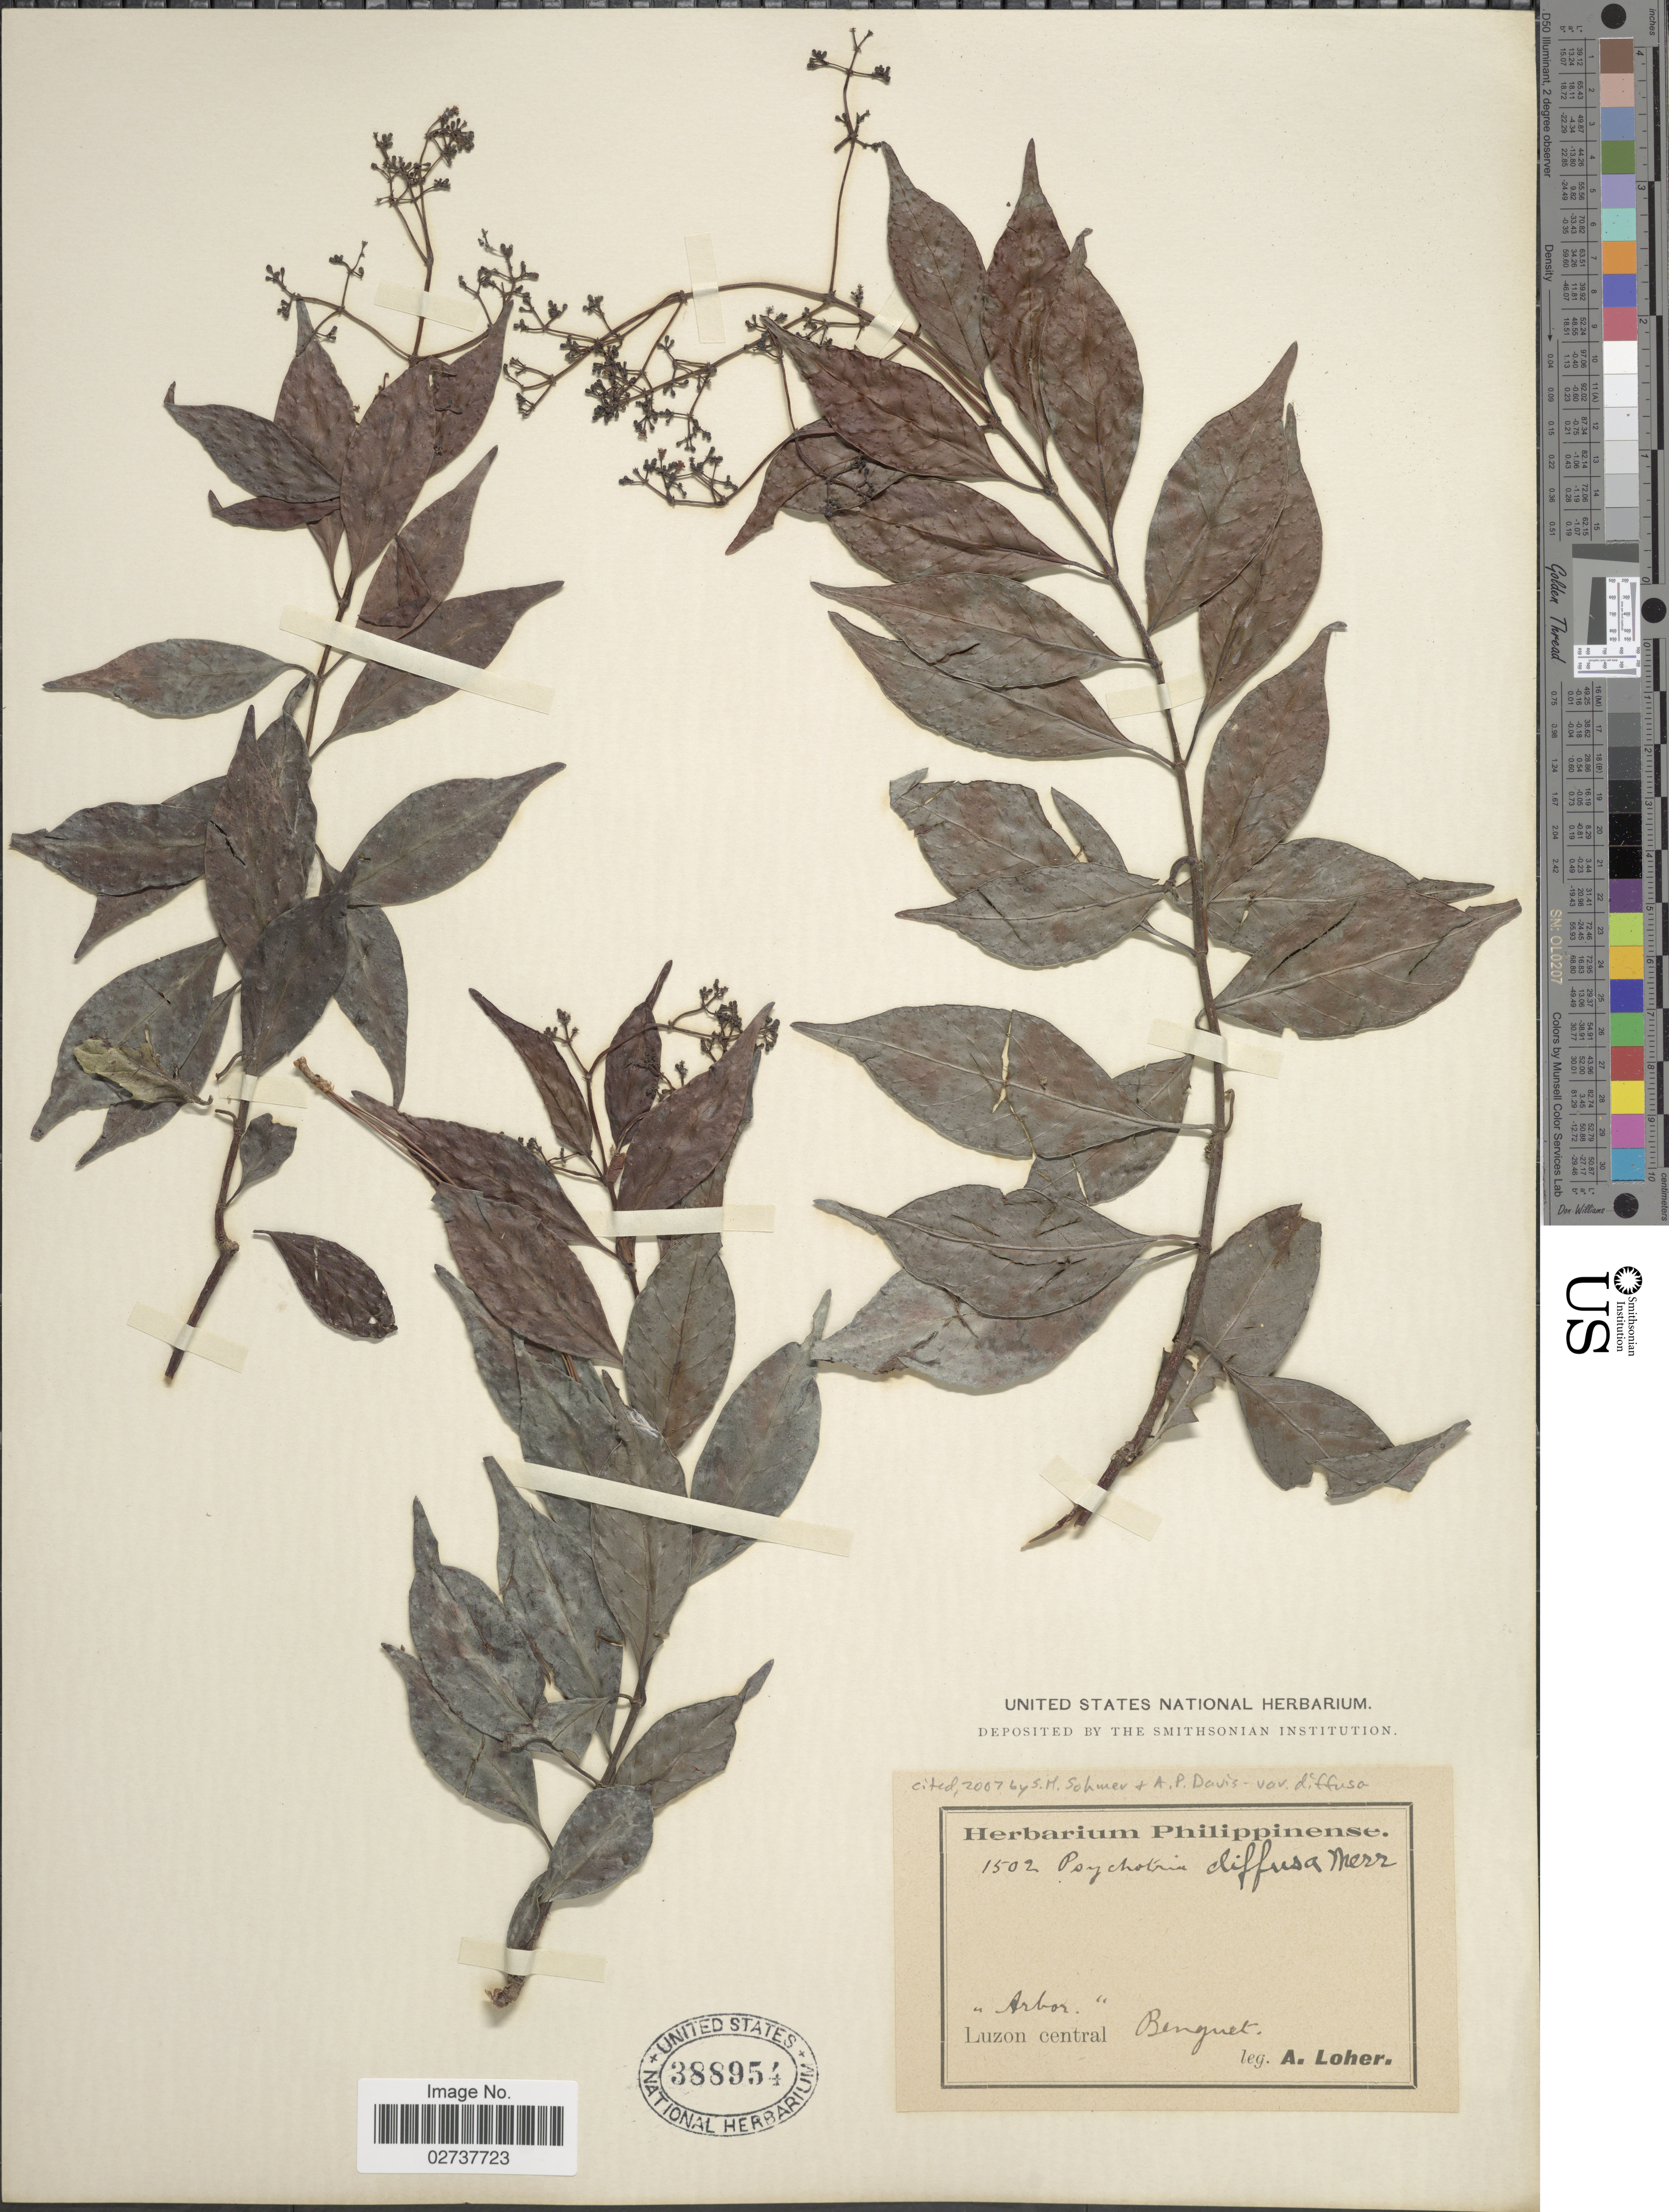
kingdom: Plantae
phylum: Tracheophyta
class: Magnoliopsida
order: Gentianales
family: Rubiaceae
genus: Psychotria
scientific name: Psychotria diffusa var. diffusa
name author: Merr.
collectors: A. Loher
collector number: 1502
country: Philippines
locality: Benguet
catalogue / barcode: US 388954